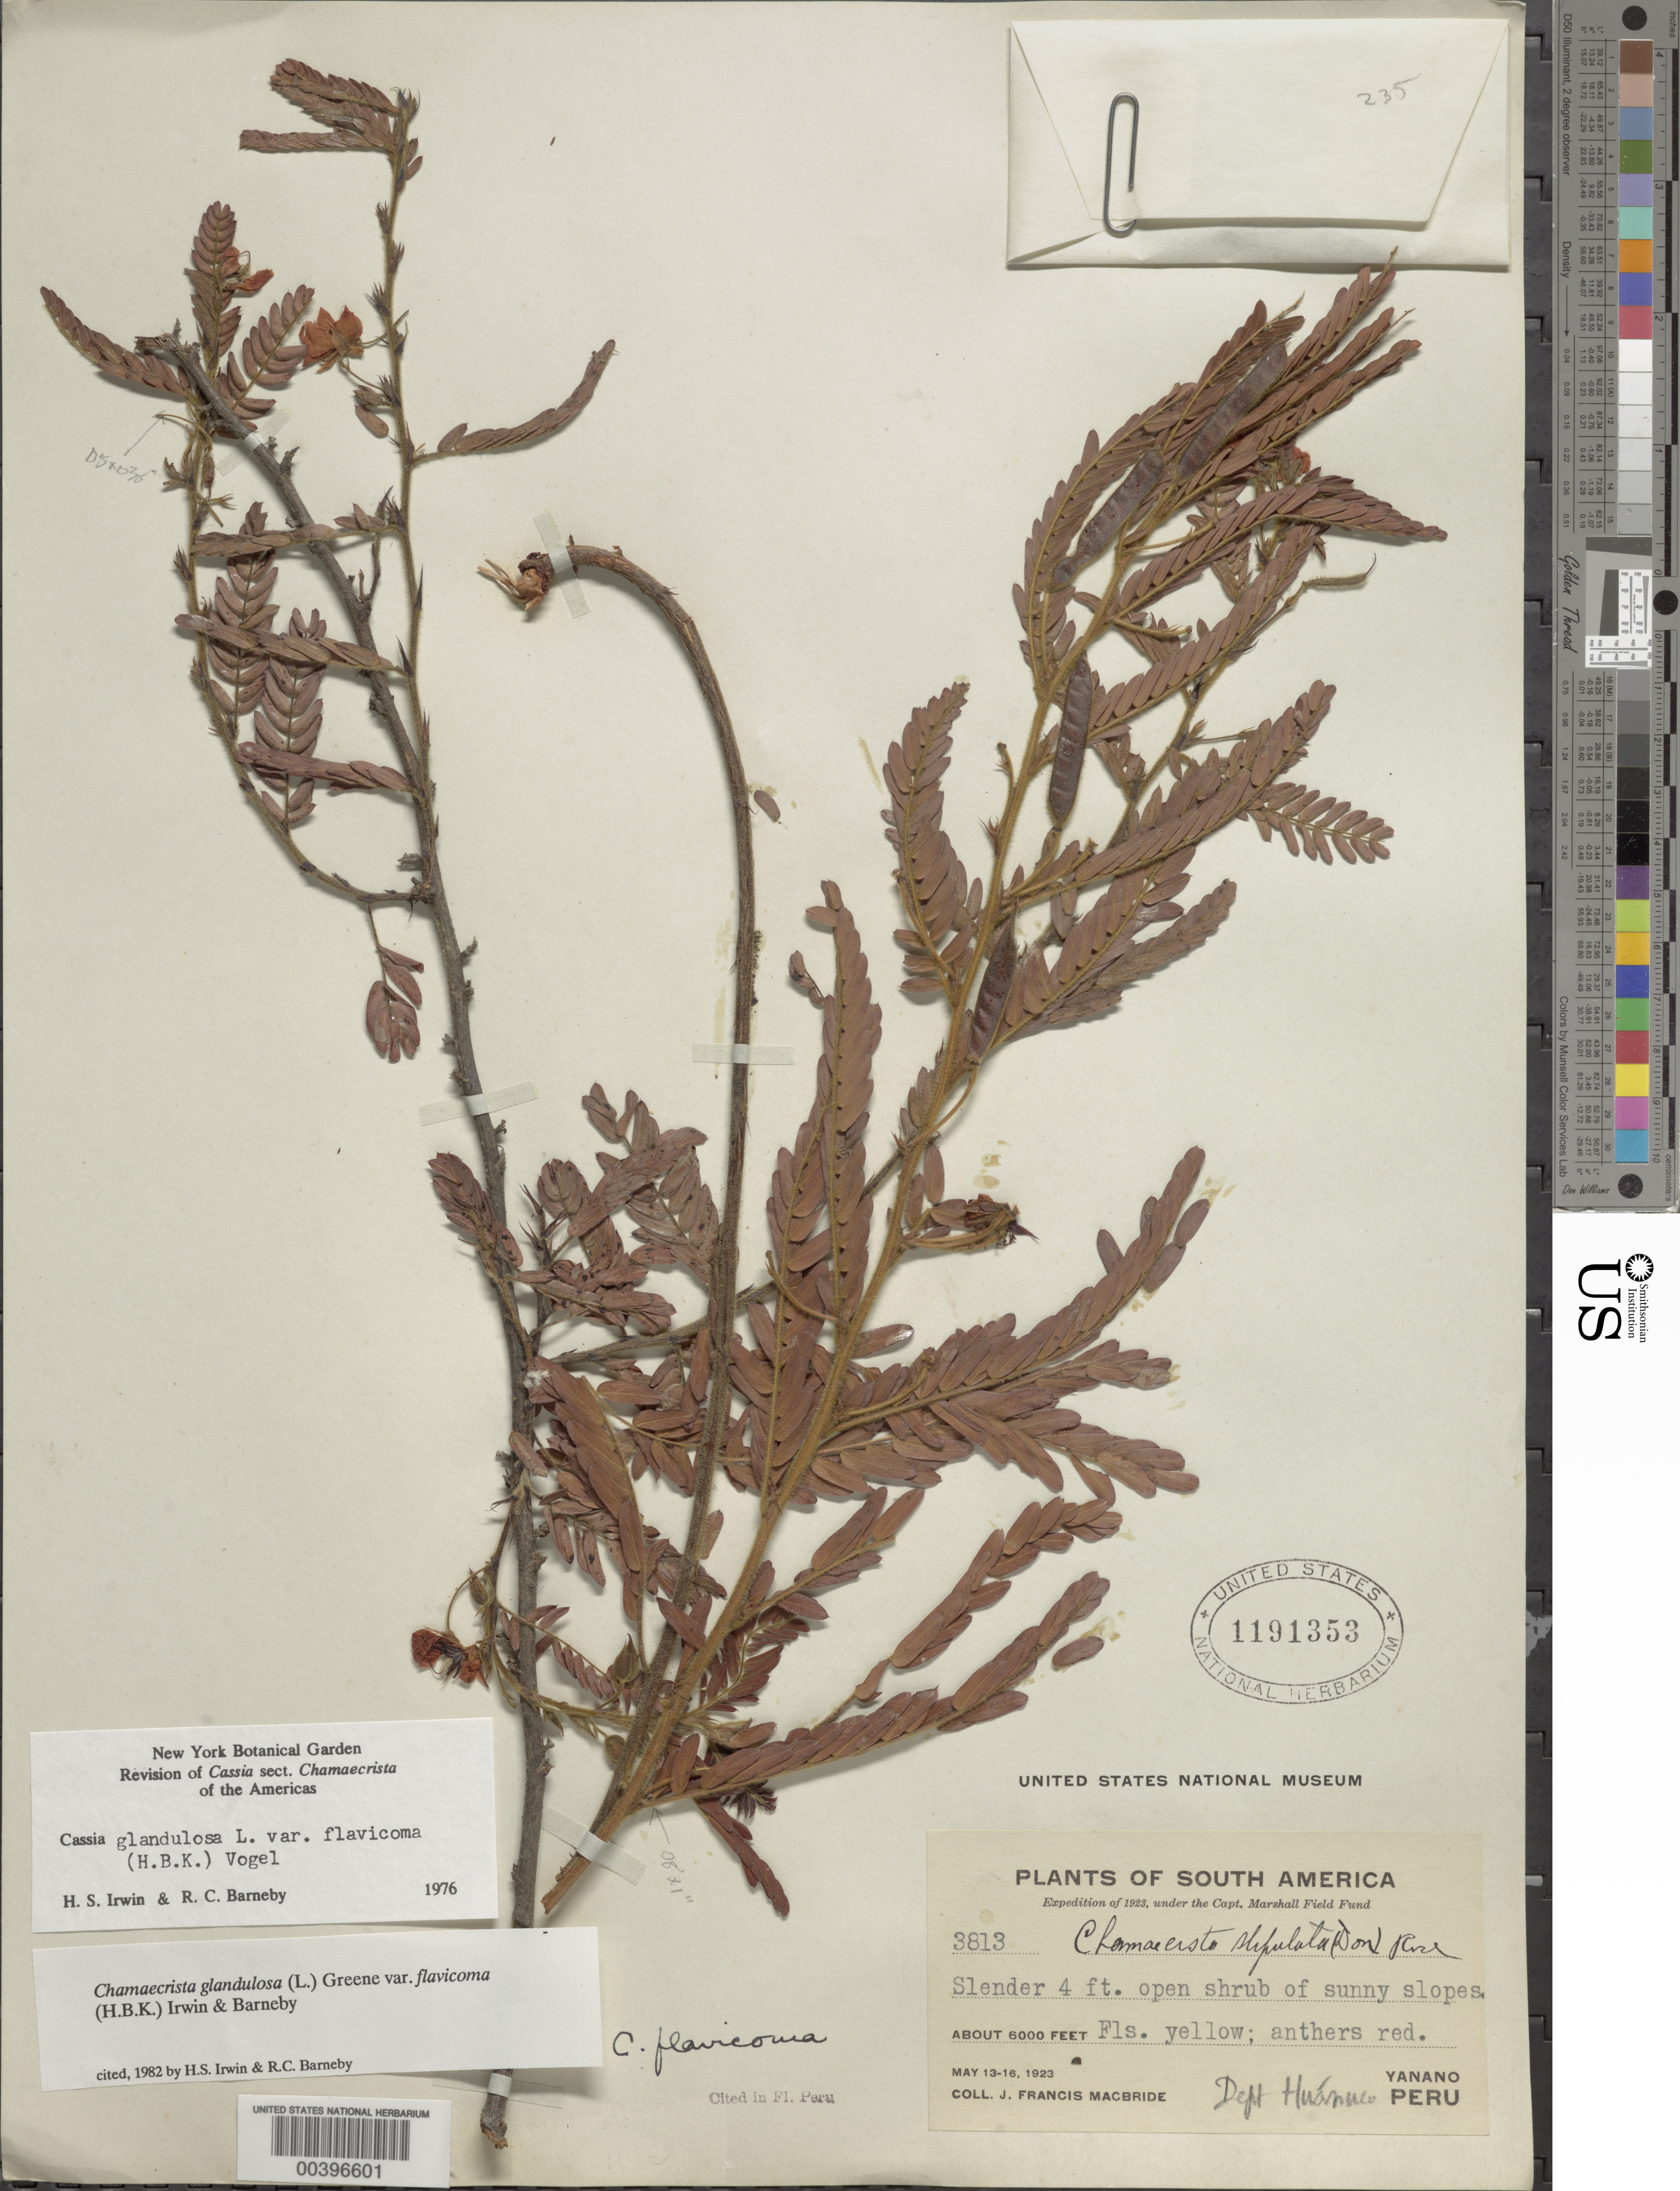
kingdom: Plantae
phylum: Tracheophyta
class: Magnoliopsida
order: Fabales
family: Fabaceae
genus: Chamaecrista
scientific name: Chamaecrista glandulosa var. flavicoma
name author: (Kunth) H.S. Irwin & Barneby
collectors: J. F. Macbride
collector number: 3813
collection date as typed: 13 May 1923 to 16 May 1923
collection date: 1923-05-13/1923-05-16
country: Peru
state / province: Huánuco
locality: Yanano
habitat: Sunny slopes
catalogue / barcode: US 1191353